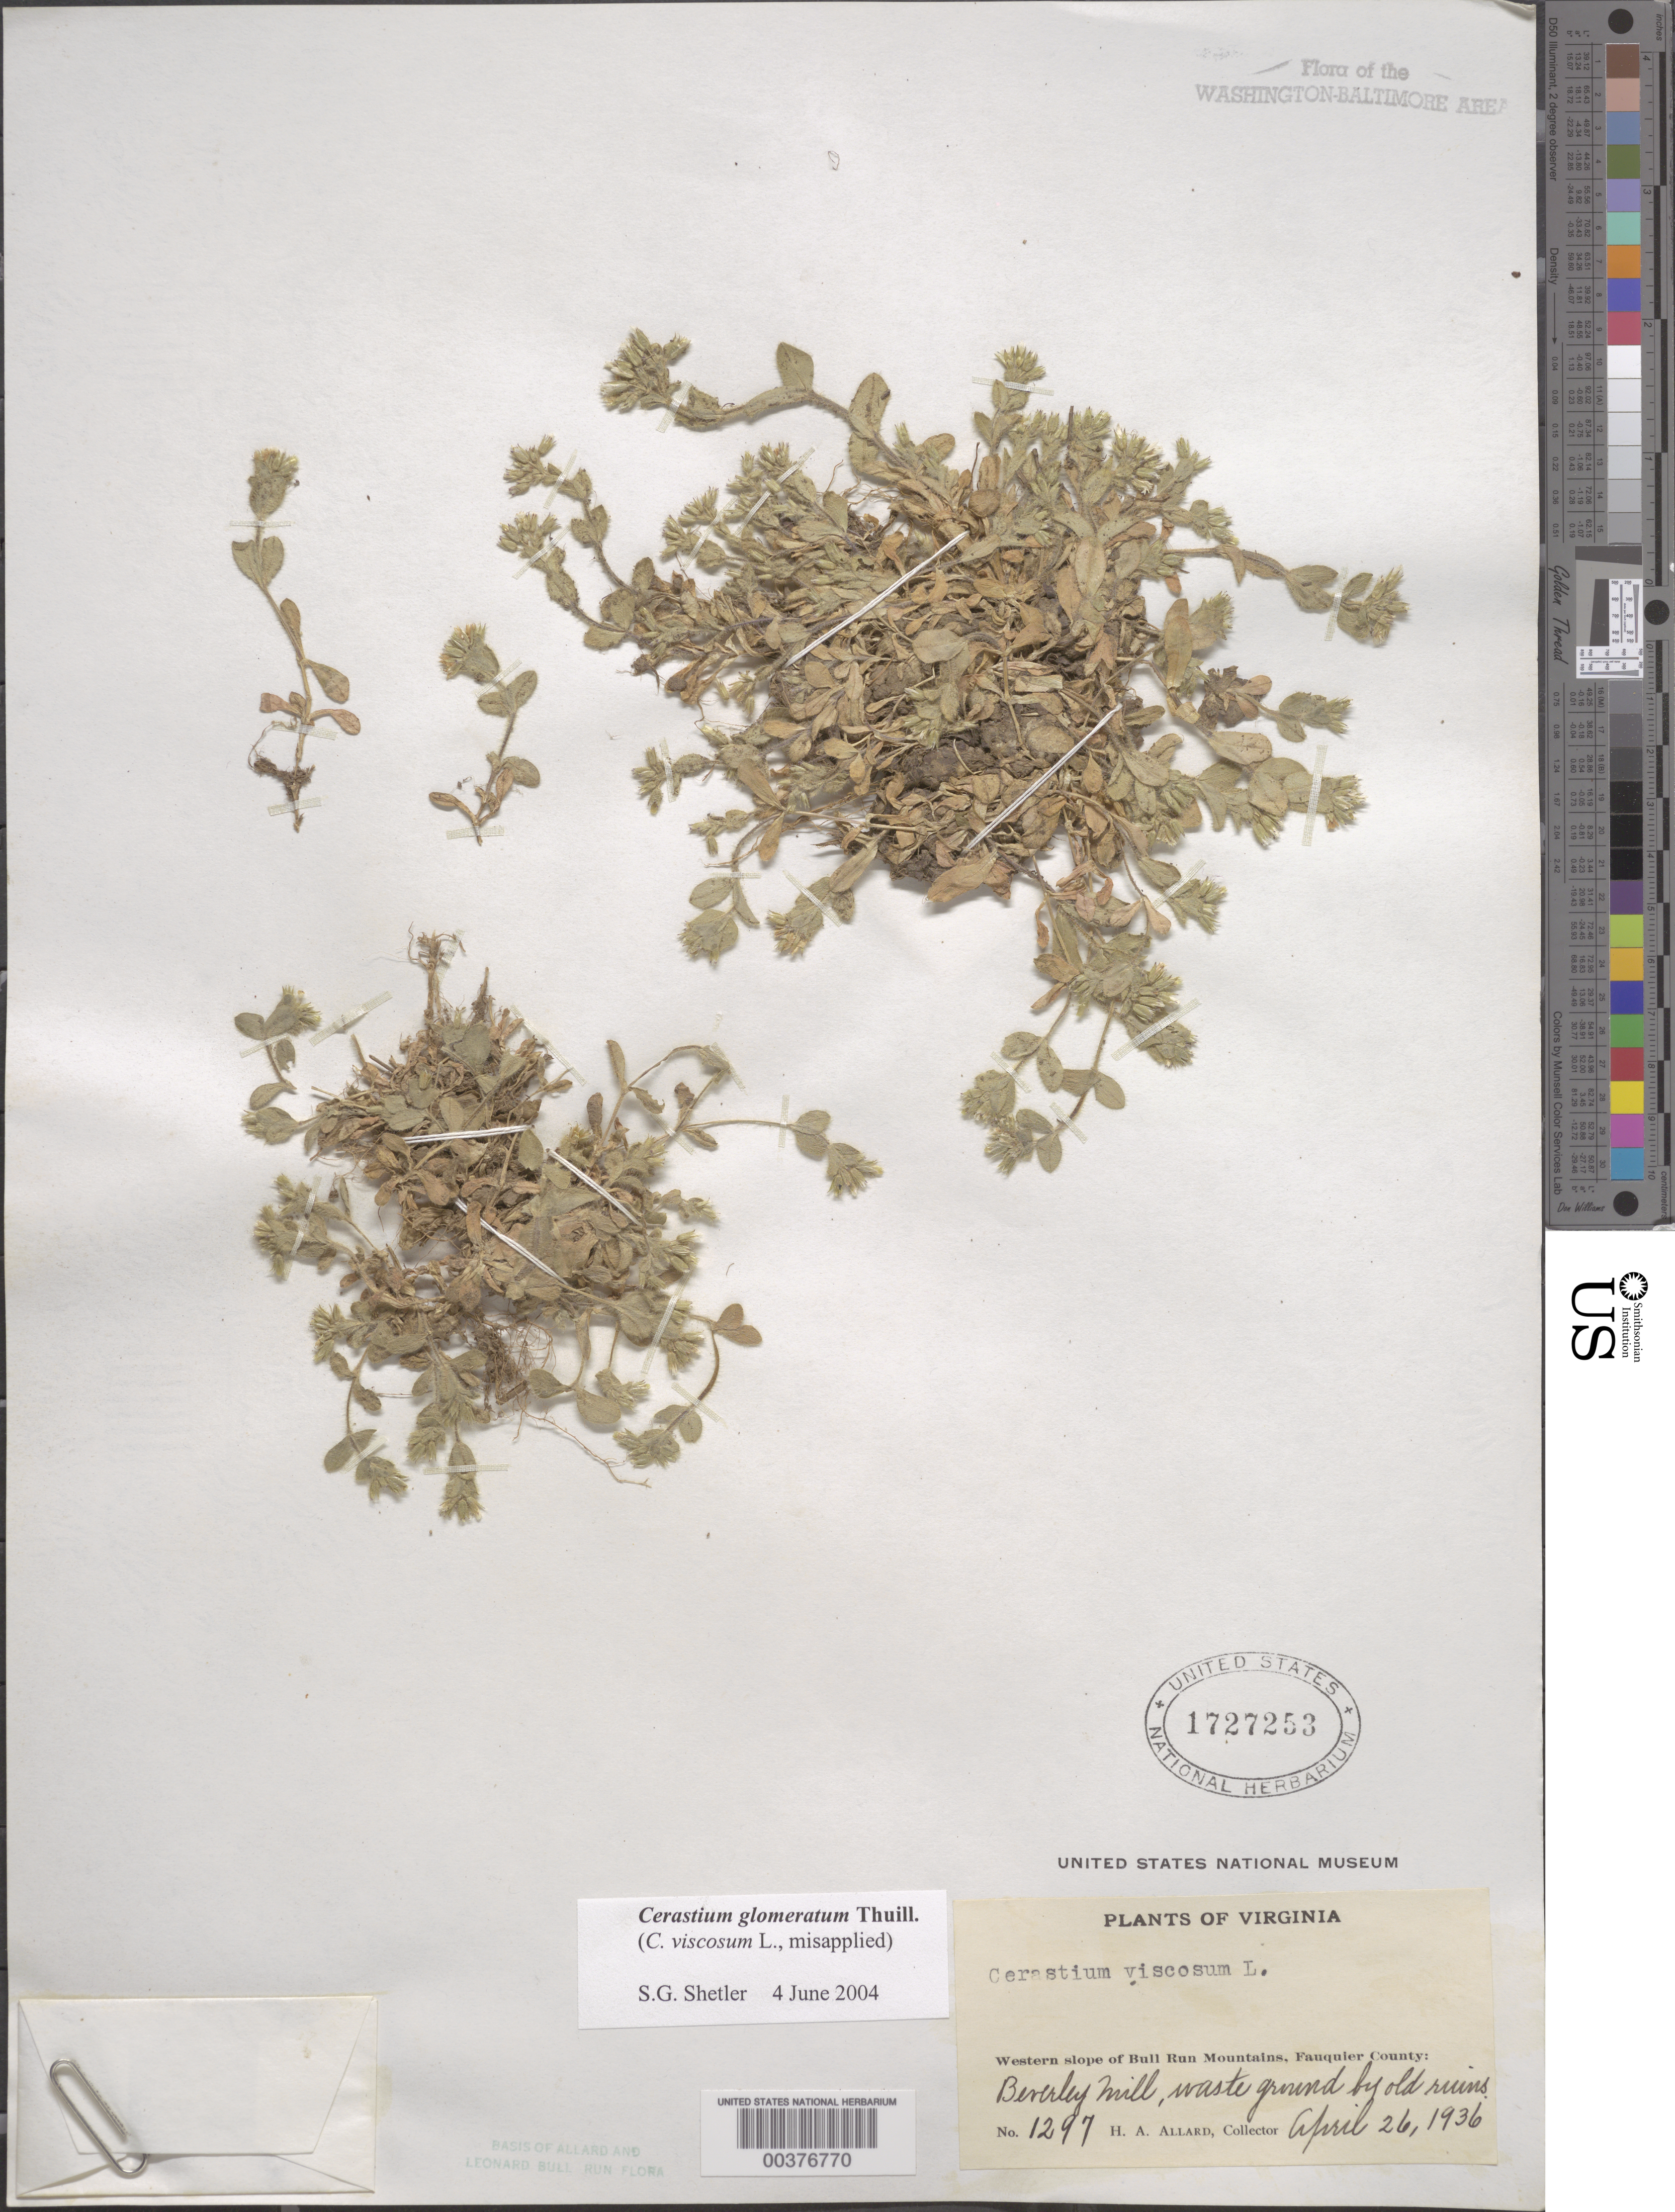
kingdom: Plantae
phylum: Tracheophyta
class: Magnoliopsida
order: Caryophyllales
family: Caryophyllaceae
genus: Cerastium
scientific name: Cerastium glomeratum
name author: Thuill.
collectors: H. A. Allard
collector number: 1297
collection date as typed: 26 Apr 1936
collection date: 1936-04-26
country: United States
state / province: Virginia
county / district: Fauquier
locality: Beverley Mill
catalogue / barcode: US 1727253